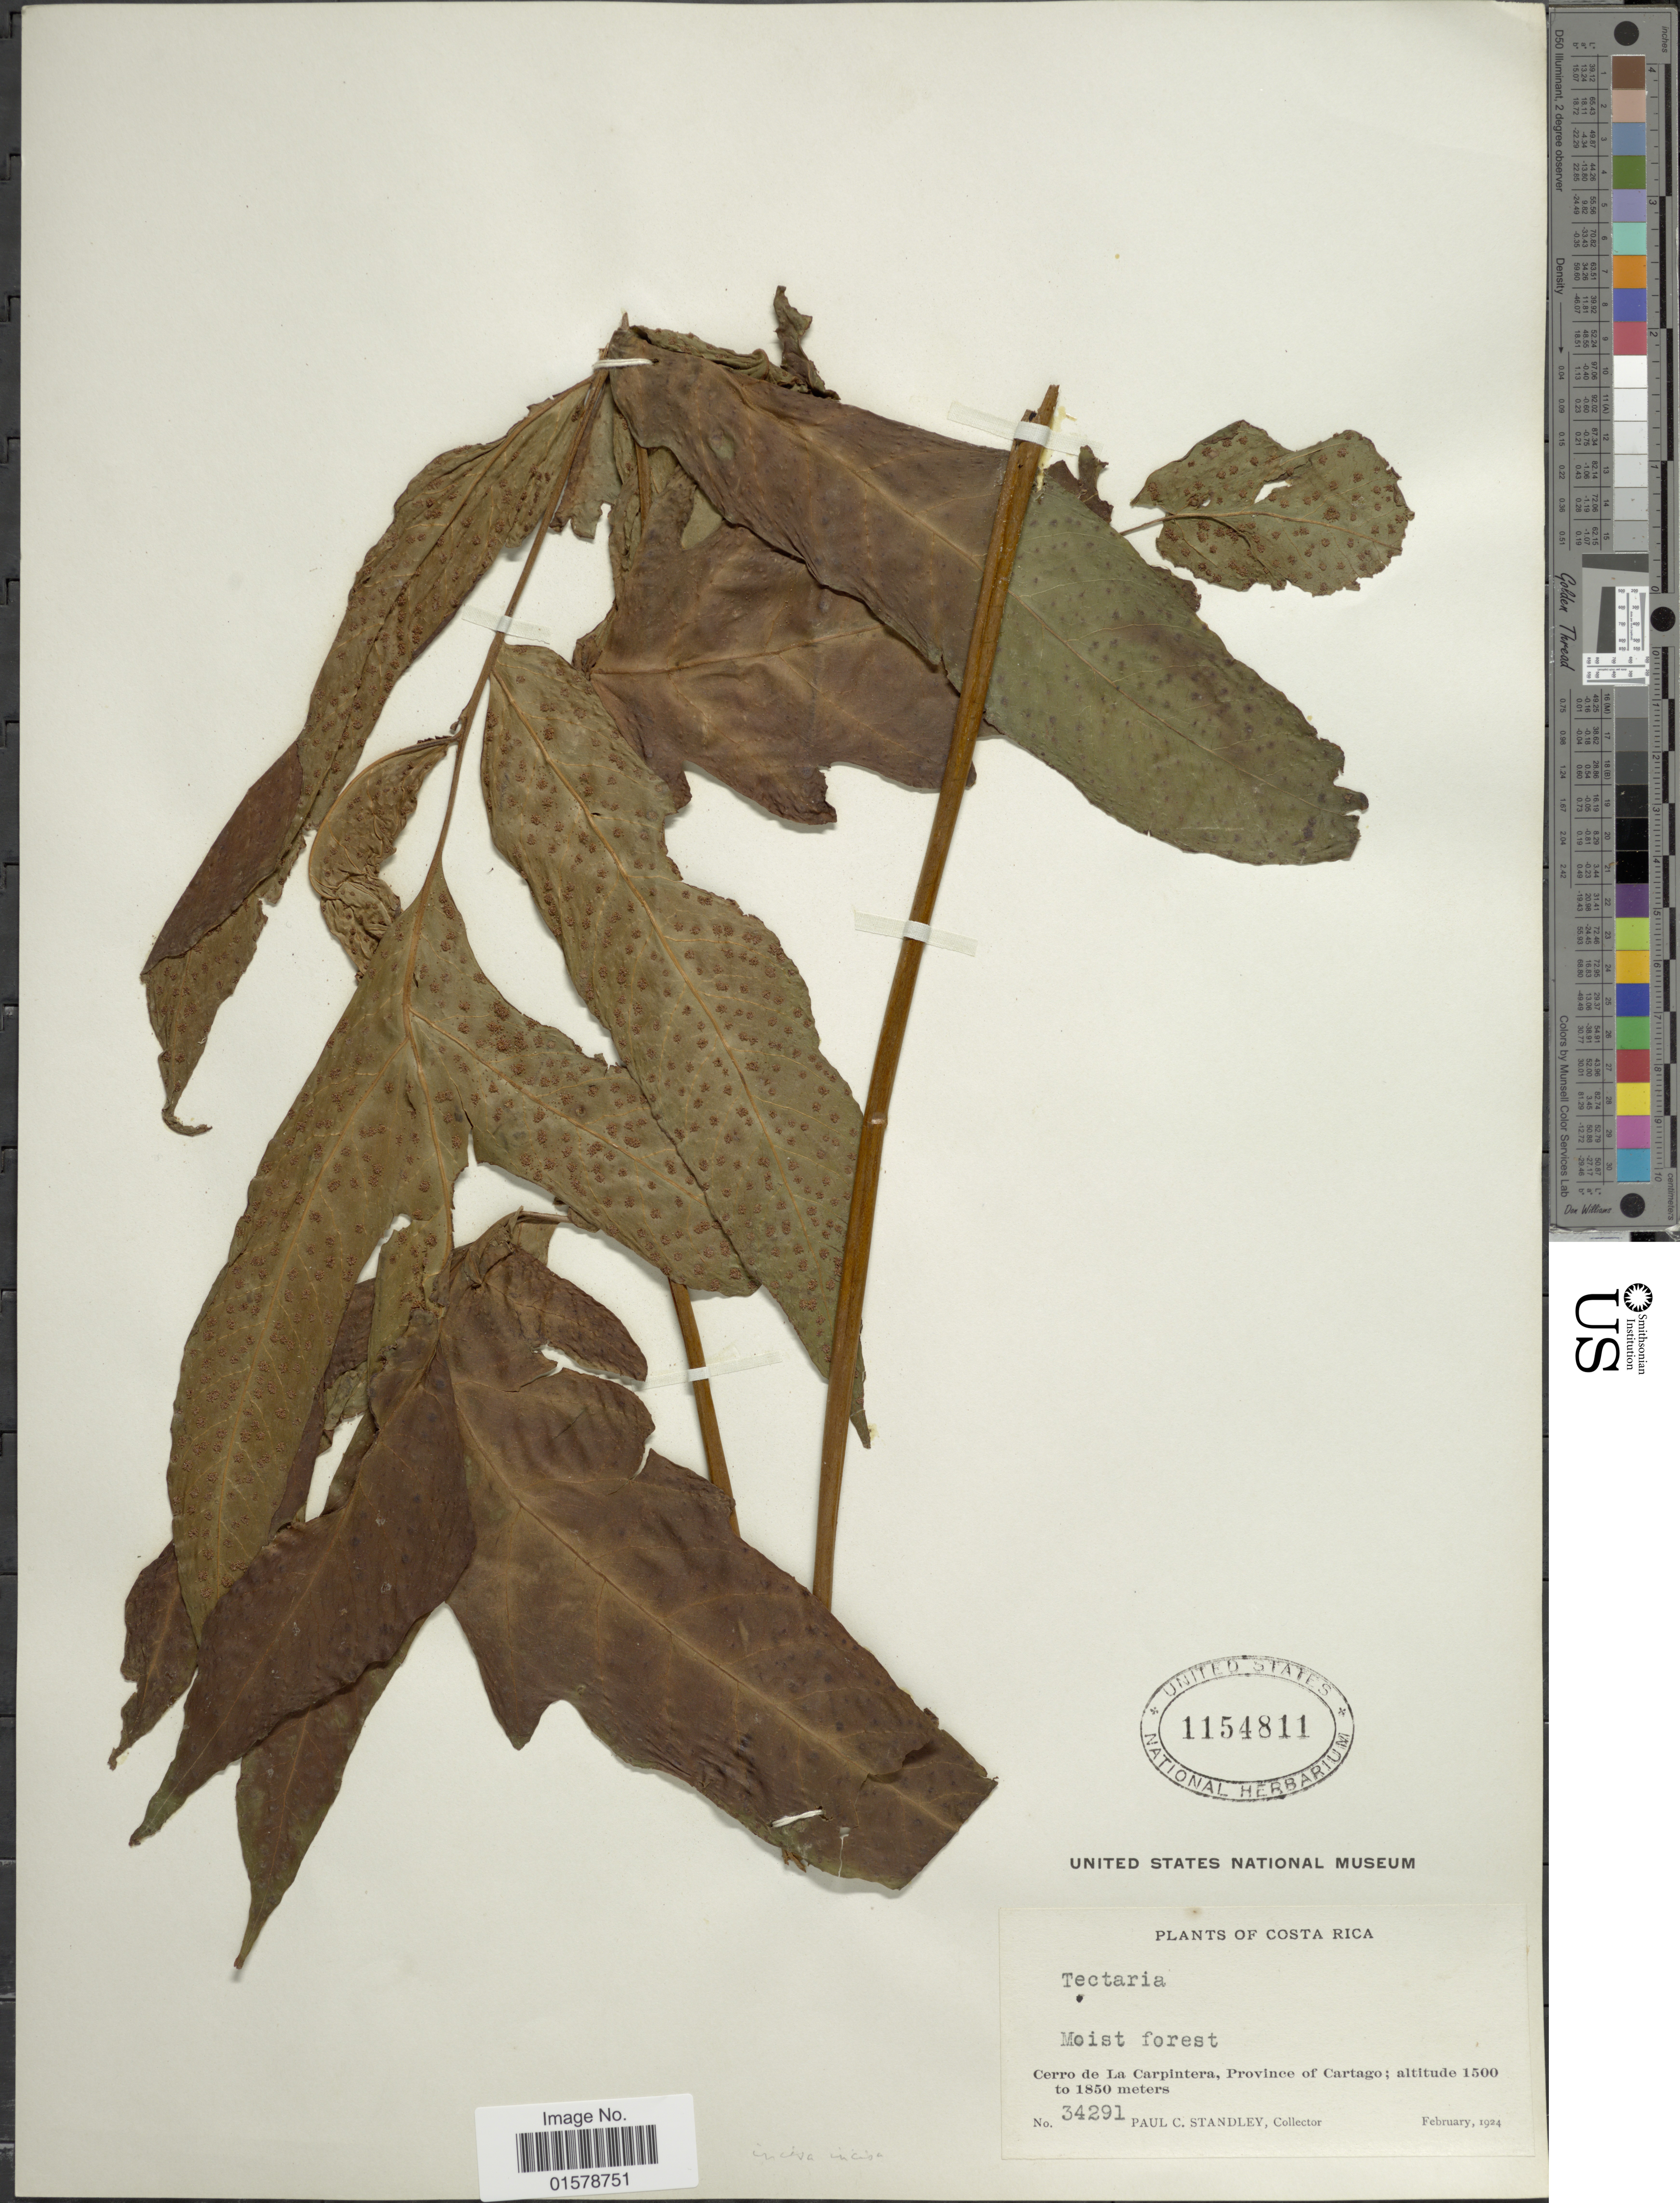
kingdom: Plantae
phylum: Tracheophyta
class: Polypodiopsida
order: Polypodiales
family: Tectariaceae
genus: Tectaria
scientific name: Tectaria pilosa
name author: (Fée) Maxon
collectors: P. C. Standley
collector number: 34291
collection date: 1924-02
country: Costa Rica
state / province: Cartago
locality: Costa Rica, Cerro de la Carpintera, Province of Cartago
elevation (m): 1500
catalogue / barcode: US 1154811